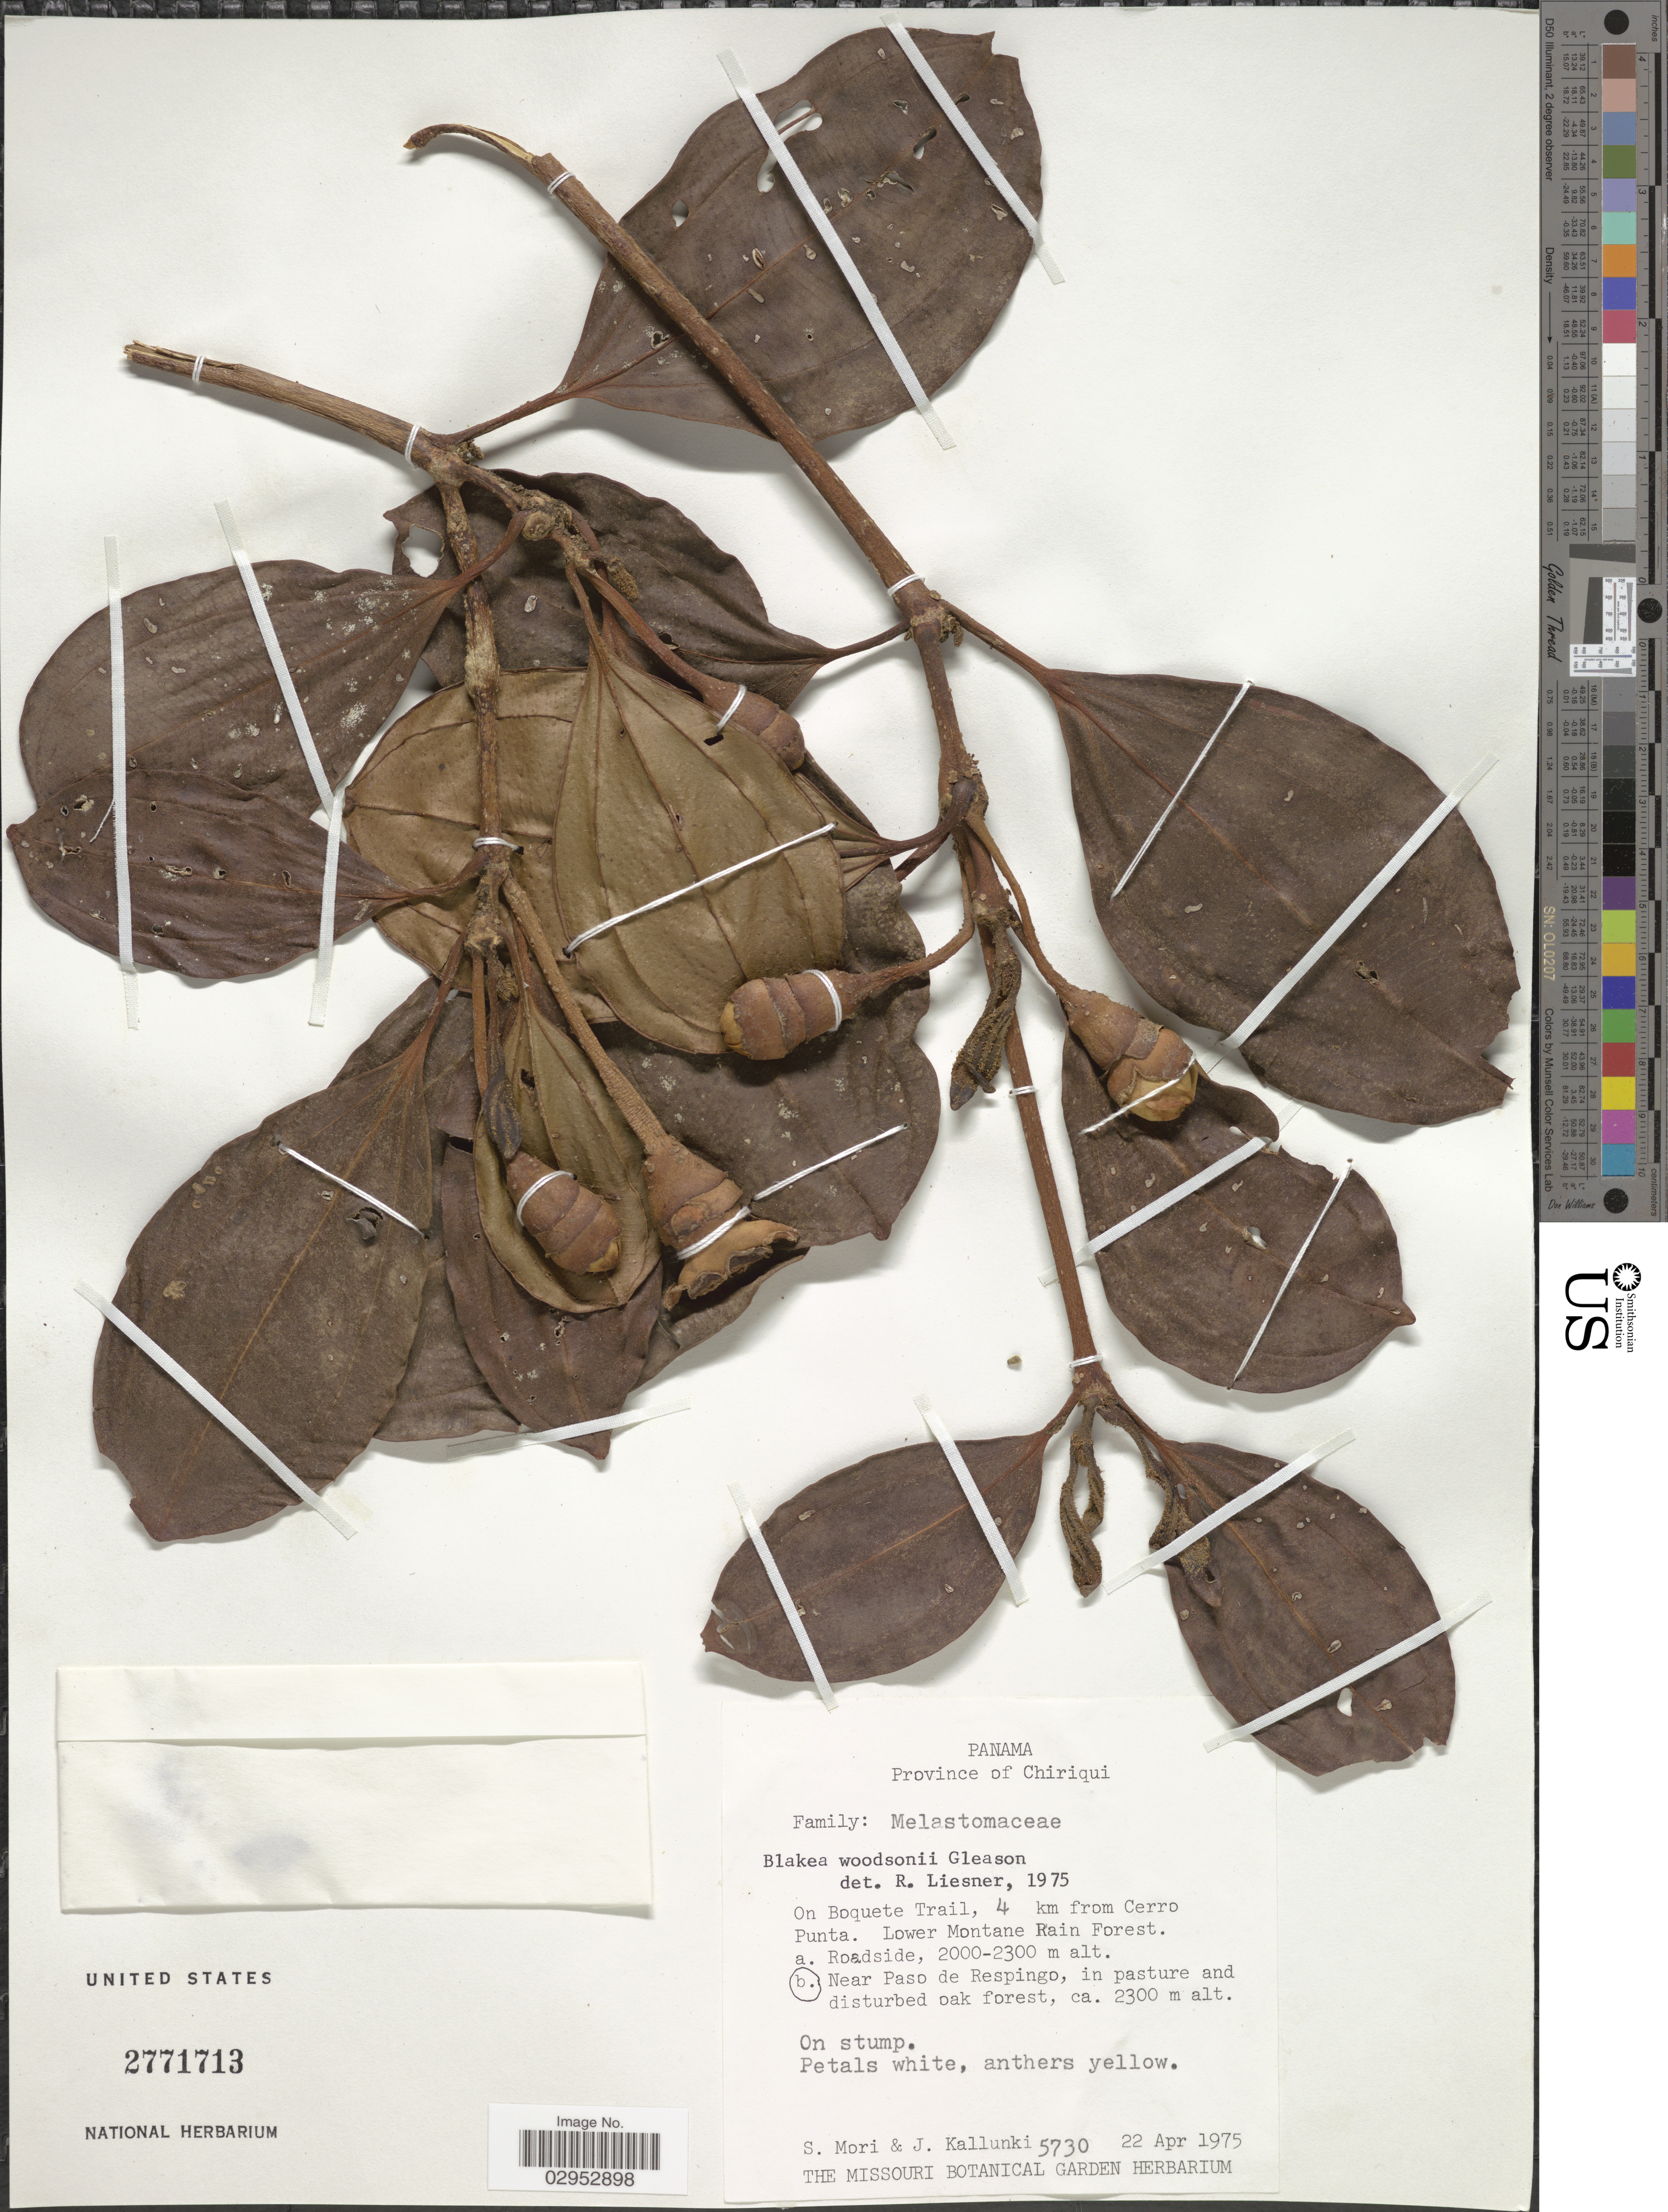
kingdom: Plantae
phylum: Tracheophyta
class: Magnoliopsida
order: Myrtales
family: Melastomataceae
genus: Blakea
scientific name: Blakea woodsonii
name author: Gleason in Woodson & Seibert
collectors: S. Mori & J. Kallunki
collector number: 5730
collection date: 1975-04-22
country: Panama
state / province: Chiriqui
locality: On Boquete Trail, 4 km from Cerro Punta. Lower Montane Rain Forest. Near Paso de Respingo.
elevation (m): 2300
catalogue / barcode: US 2771713